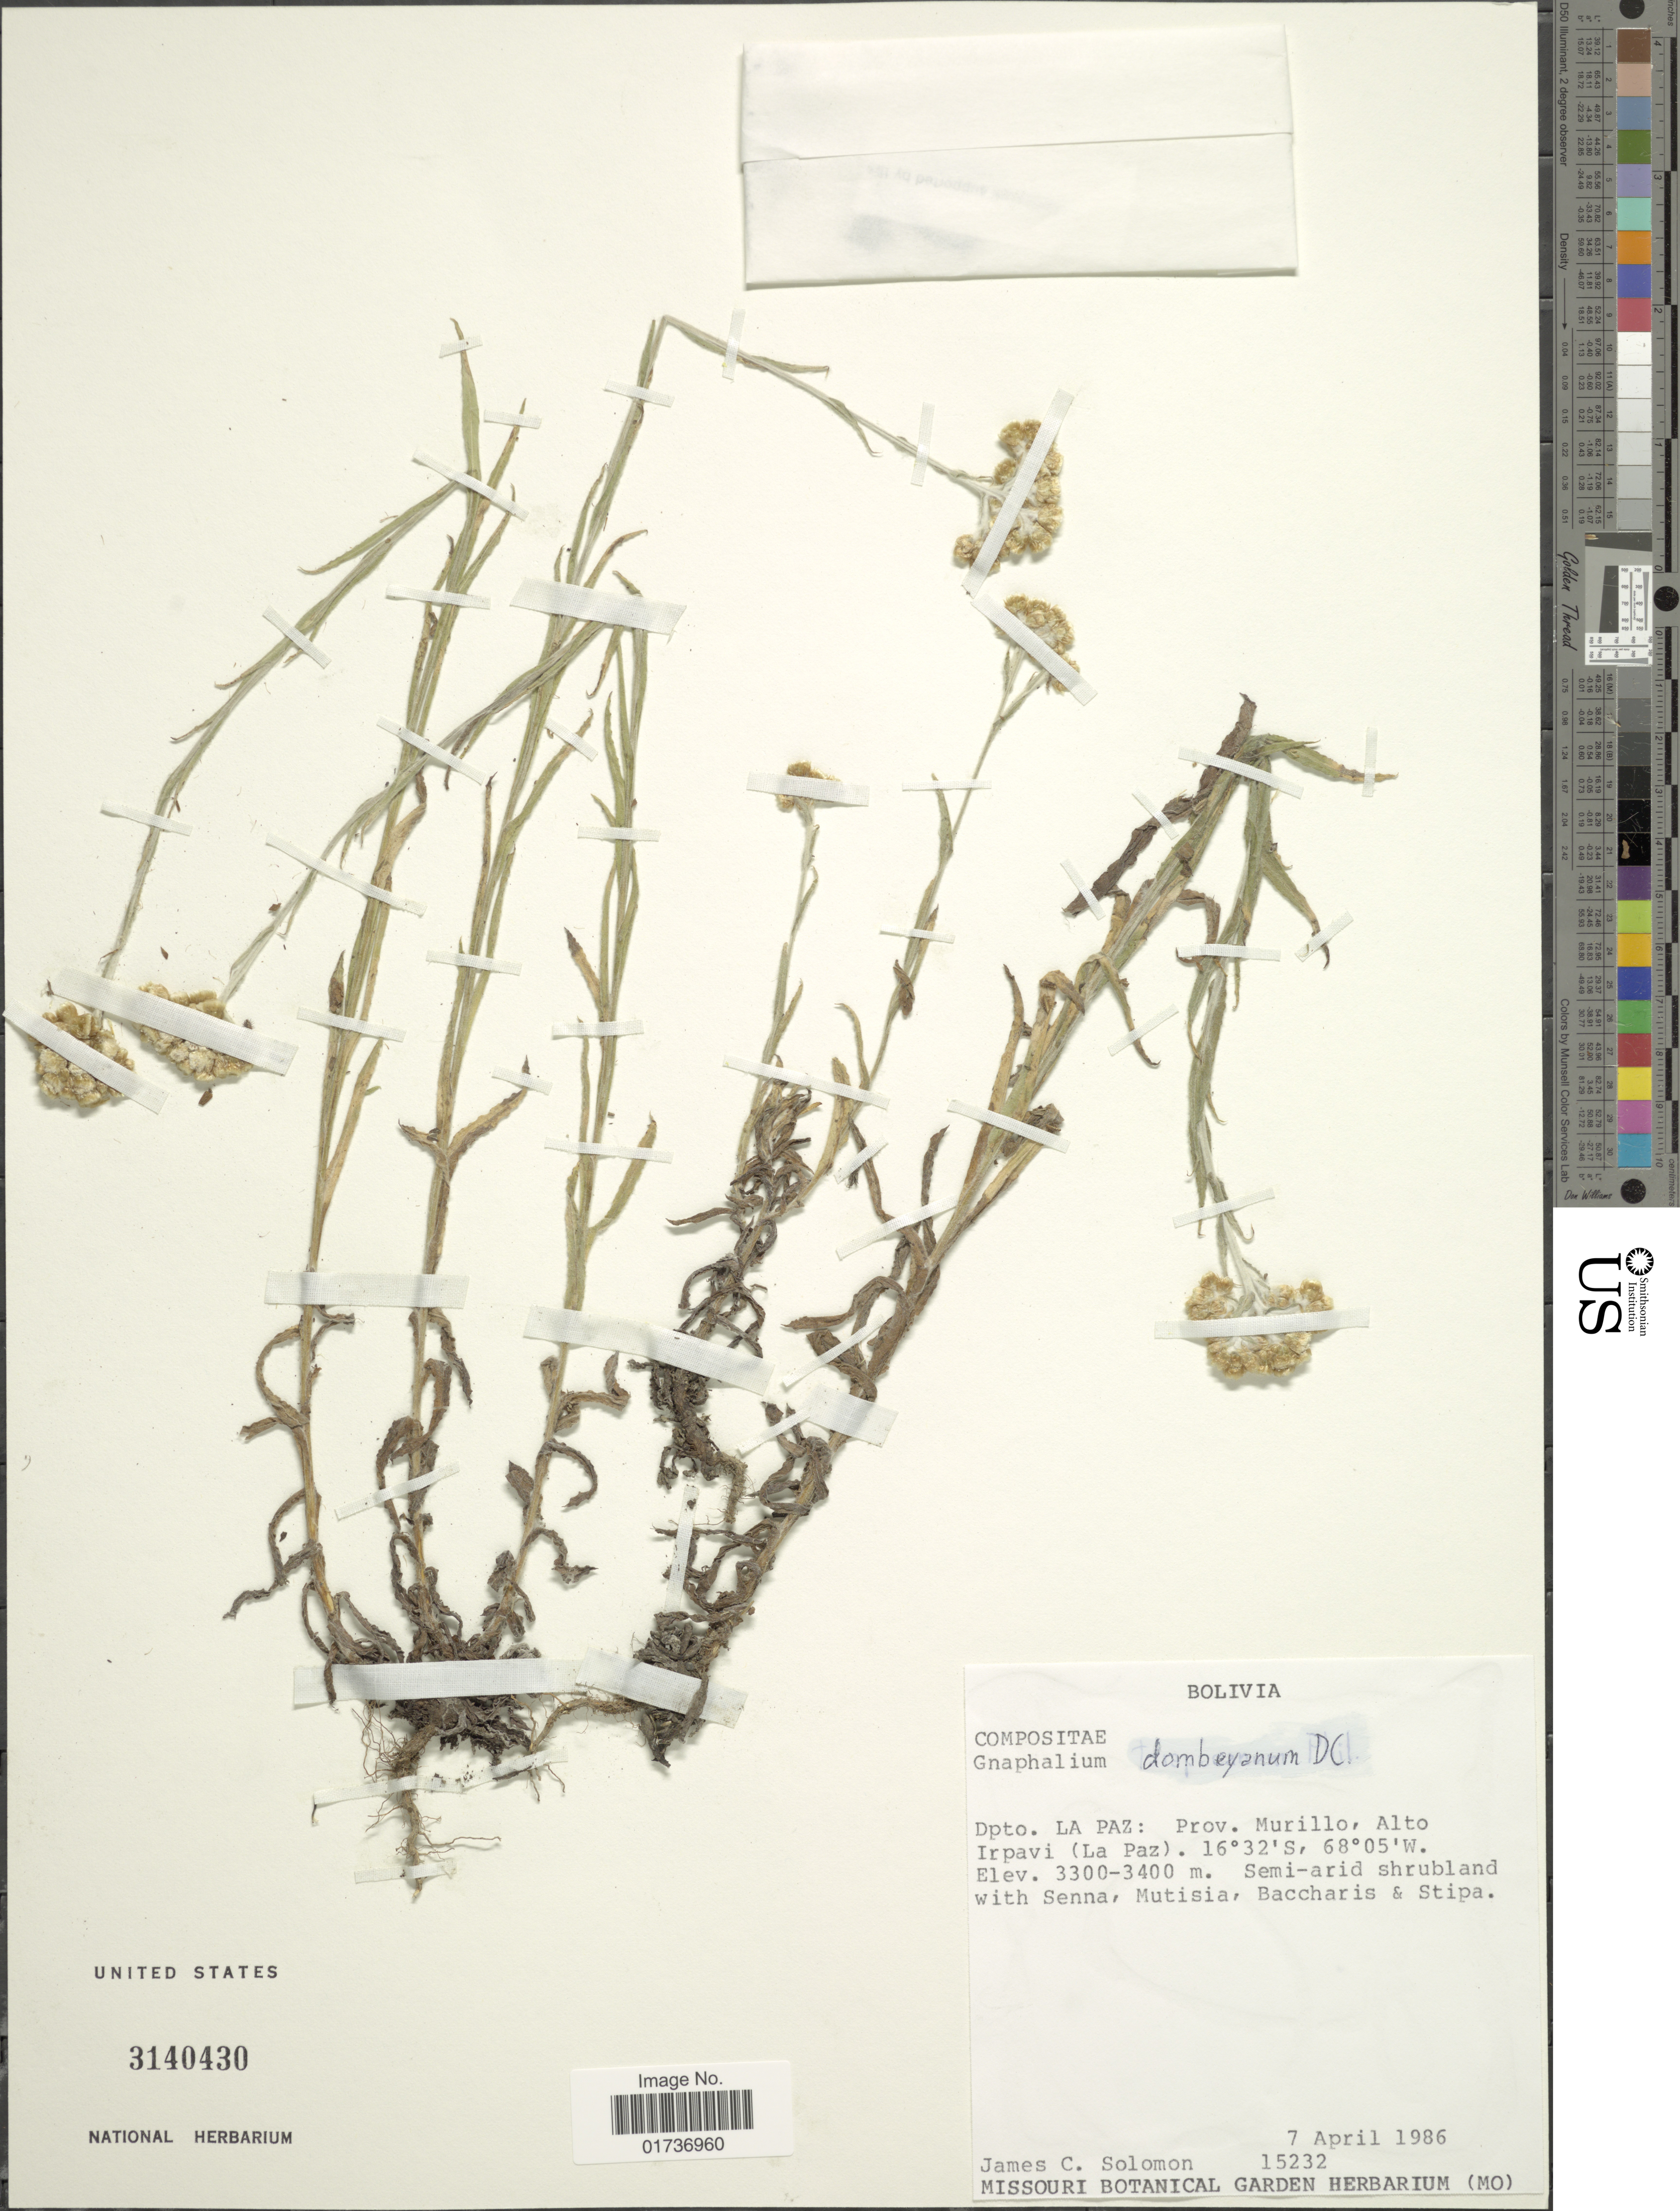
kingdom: Plantae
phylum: Tracheophyta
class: Magnoliopsida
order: Asterales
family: Asteraceae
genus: Gnaphalium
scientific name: Gnaphalium dombeyanum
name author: DC.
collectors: J. C. Solomon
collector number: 15232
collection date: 1986-04-07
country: Bolivia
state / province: La Paz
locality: Dpto La Paz: Prov. Murillo, Alto Irpavi (La Paz)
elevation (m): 3300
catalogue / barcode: US 3140430